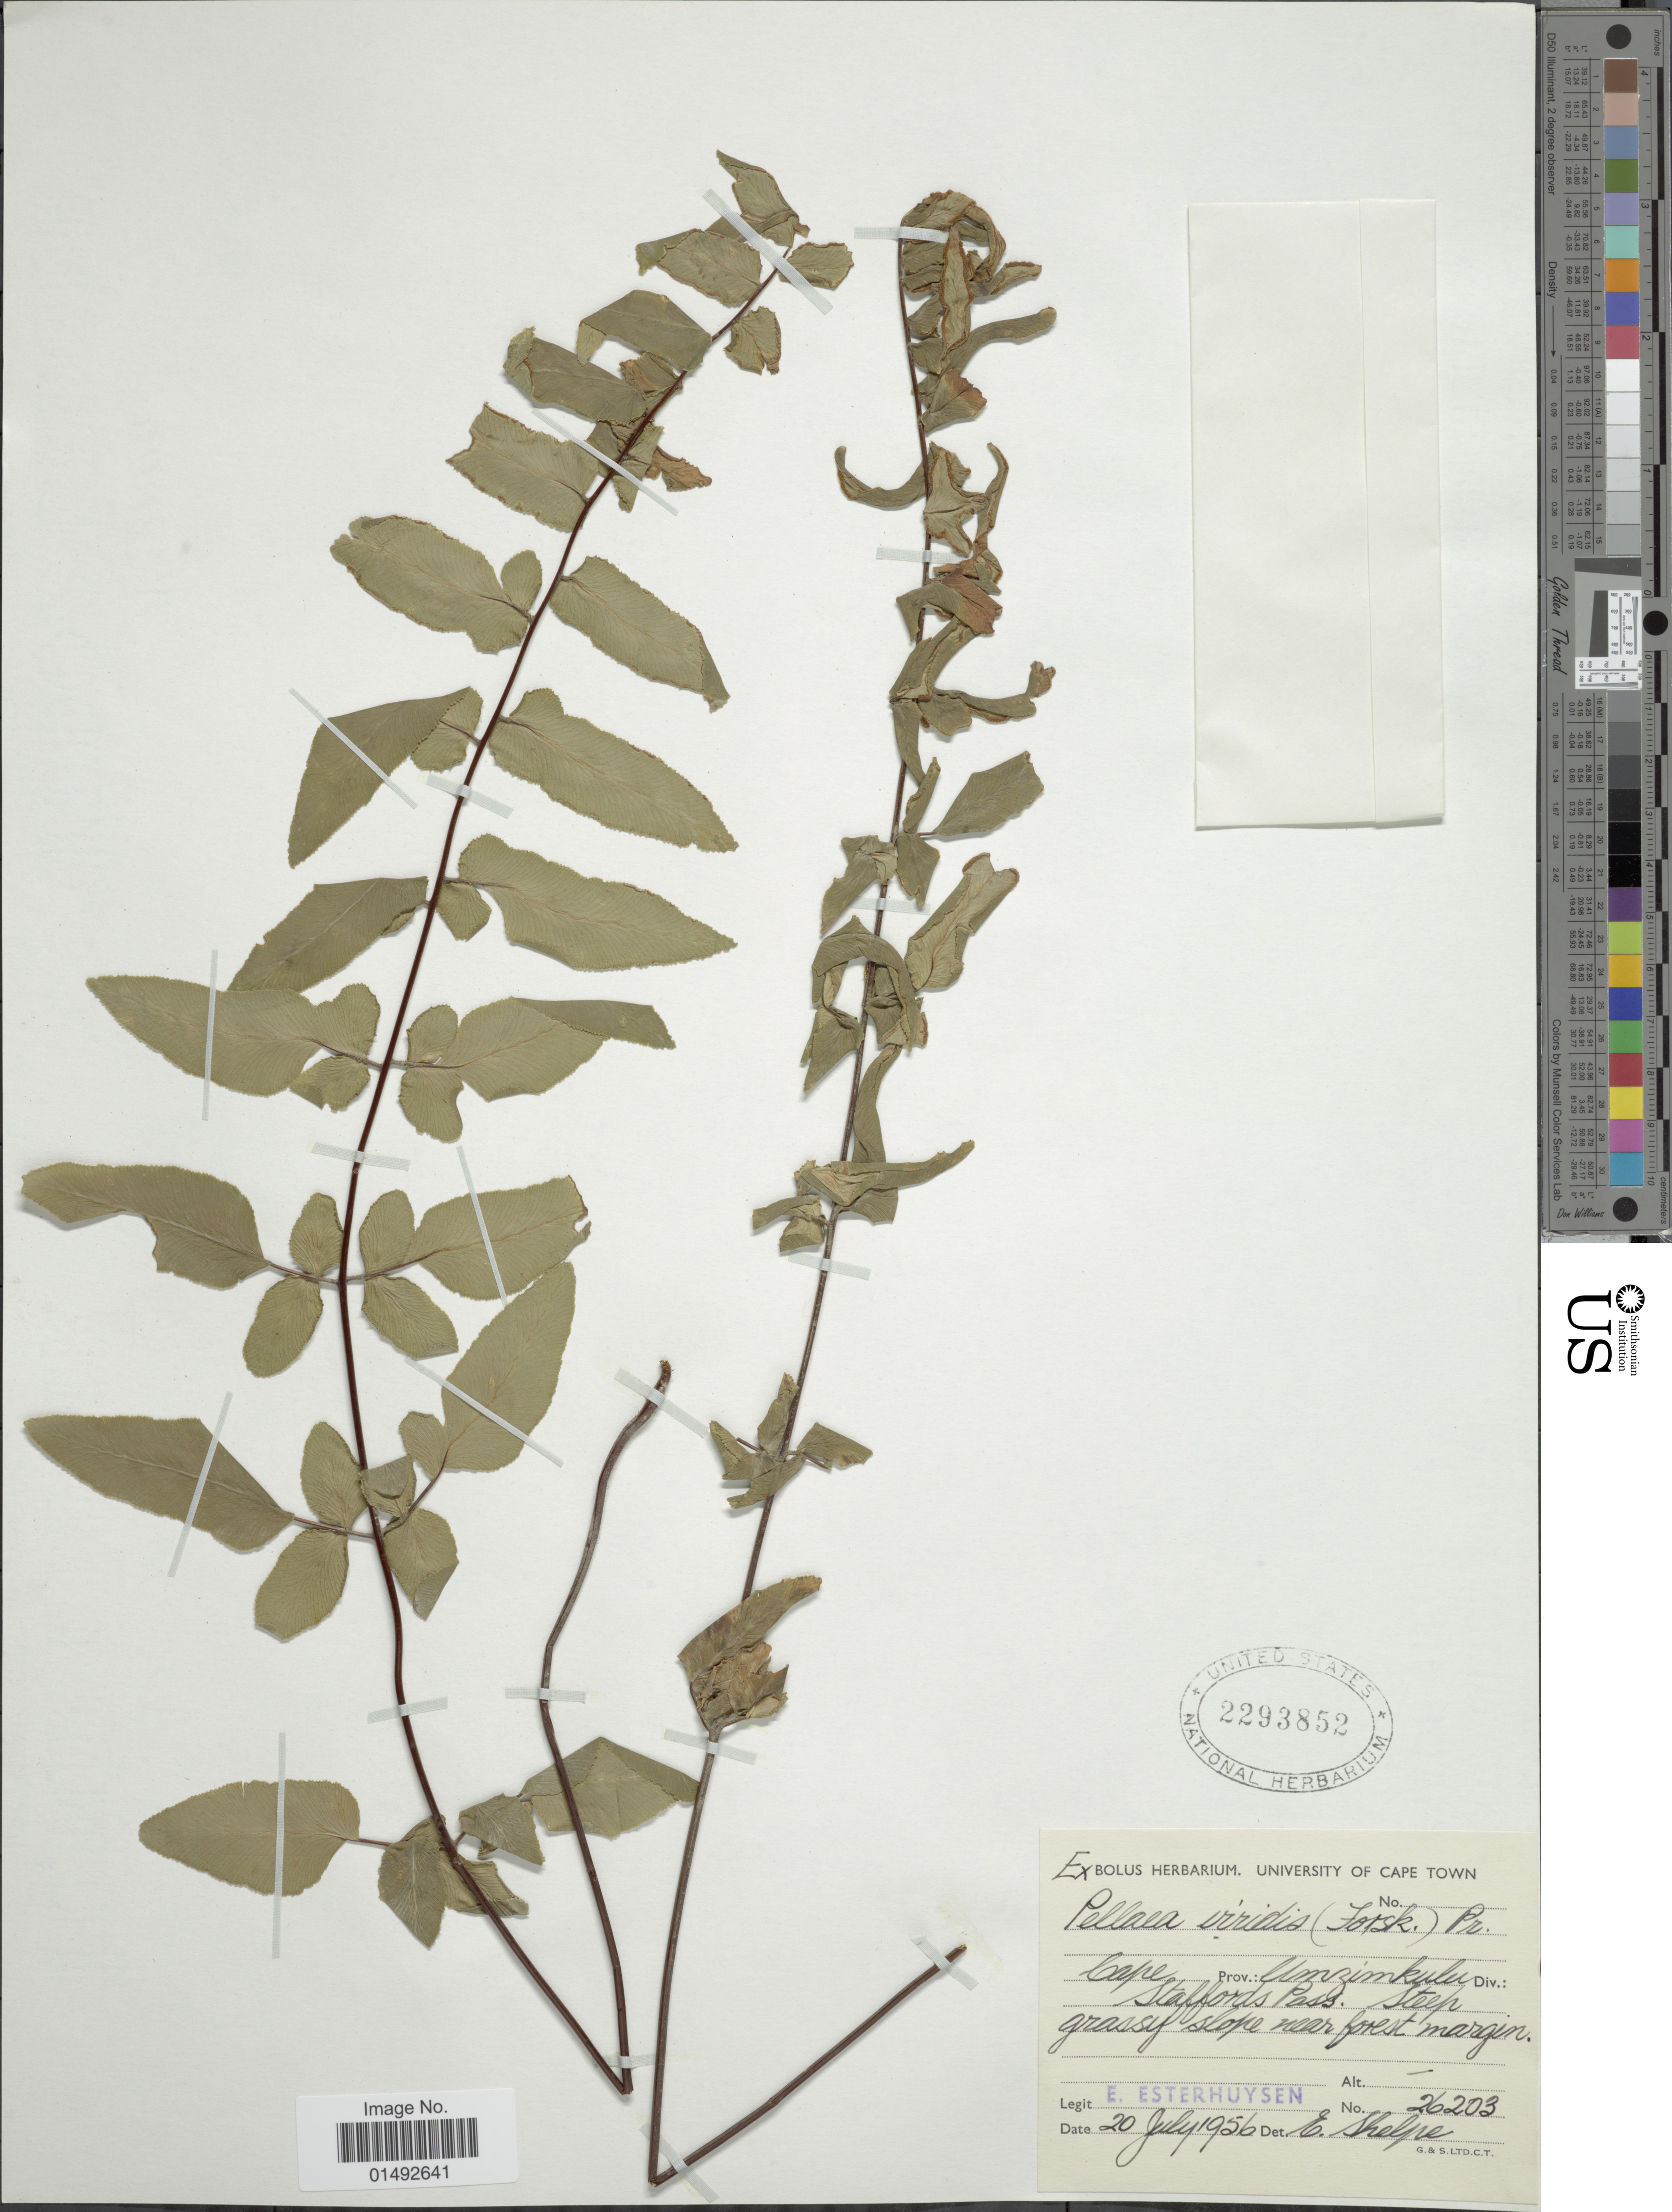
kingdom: Plantae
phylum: Tracheophyta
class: Polypodiopsida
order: Polypodiales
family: Pteridaceae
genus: Pellaea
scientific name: Pellaea viridis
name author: (Forssk.) Prantl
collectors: E. E. Esterhuysen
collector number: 26203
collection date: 1956-07-20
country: South Africa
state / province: KwaZulu-Natal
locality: Umzimkulu Div.; Staffords Pass. Steep grassy slope near forest margin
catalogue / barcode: US 2293852